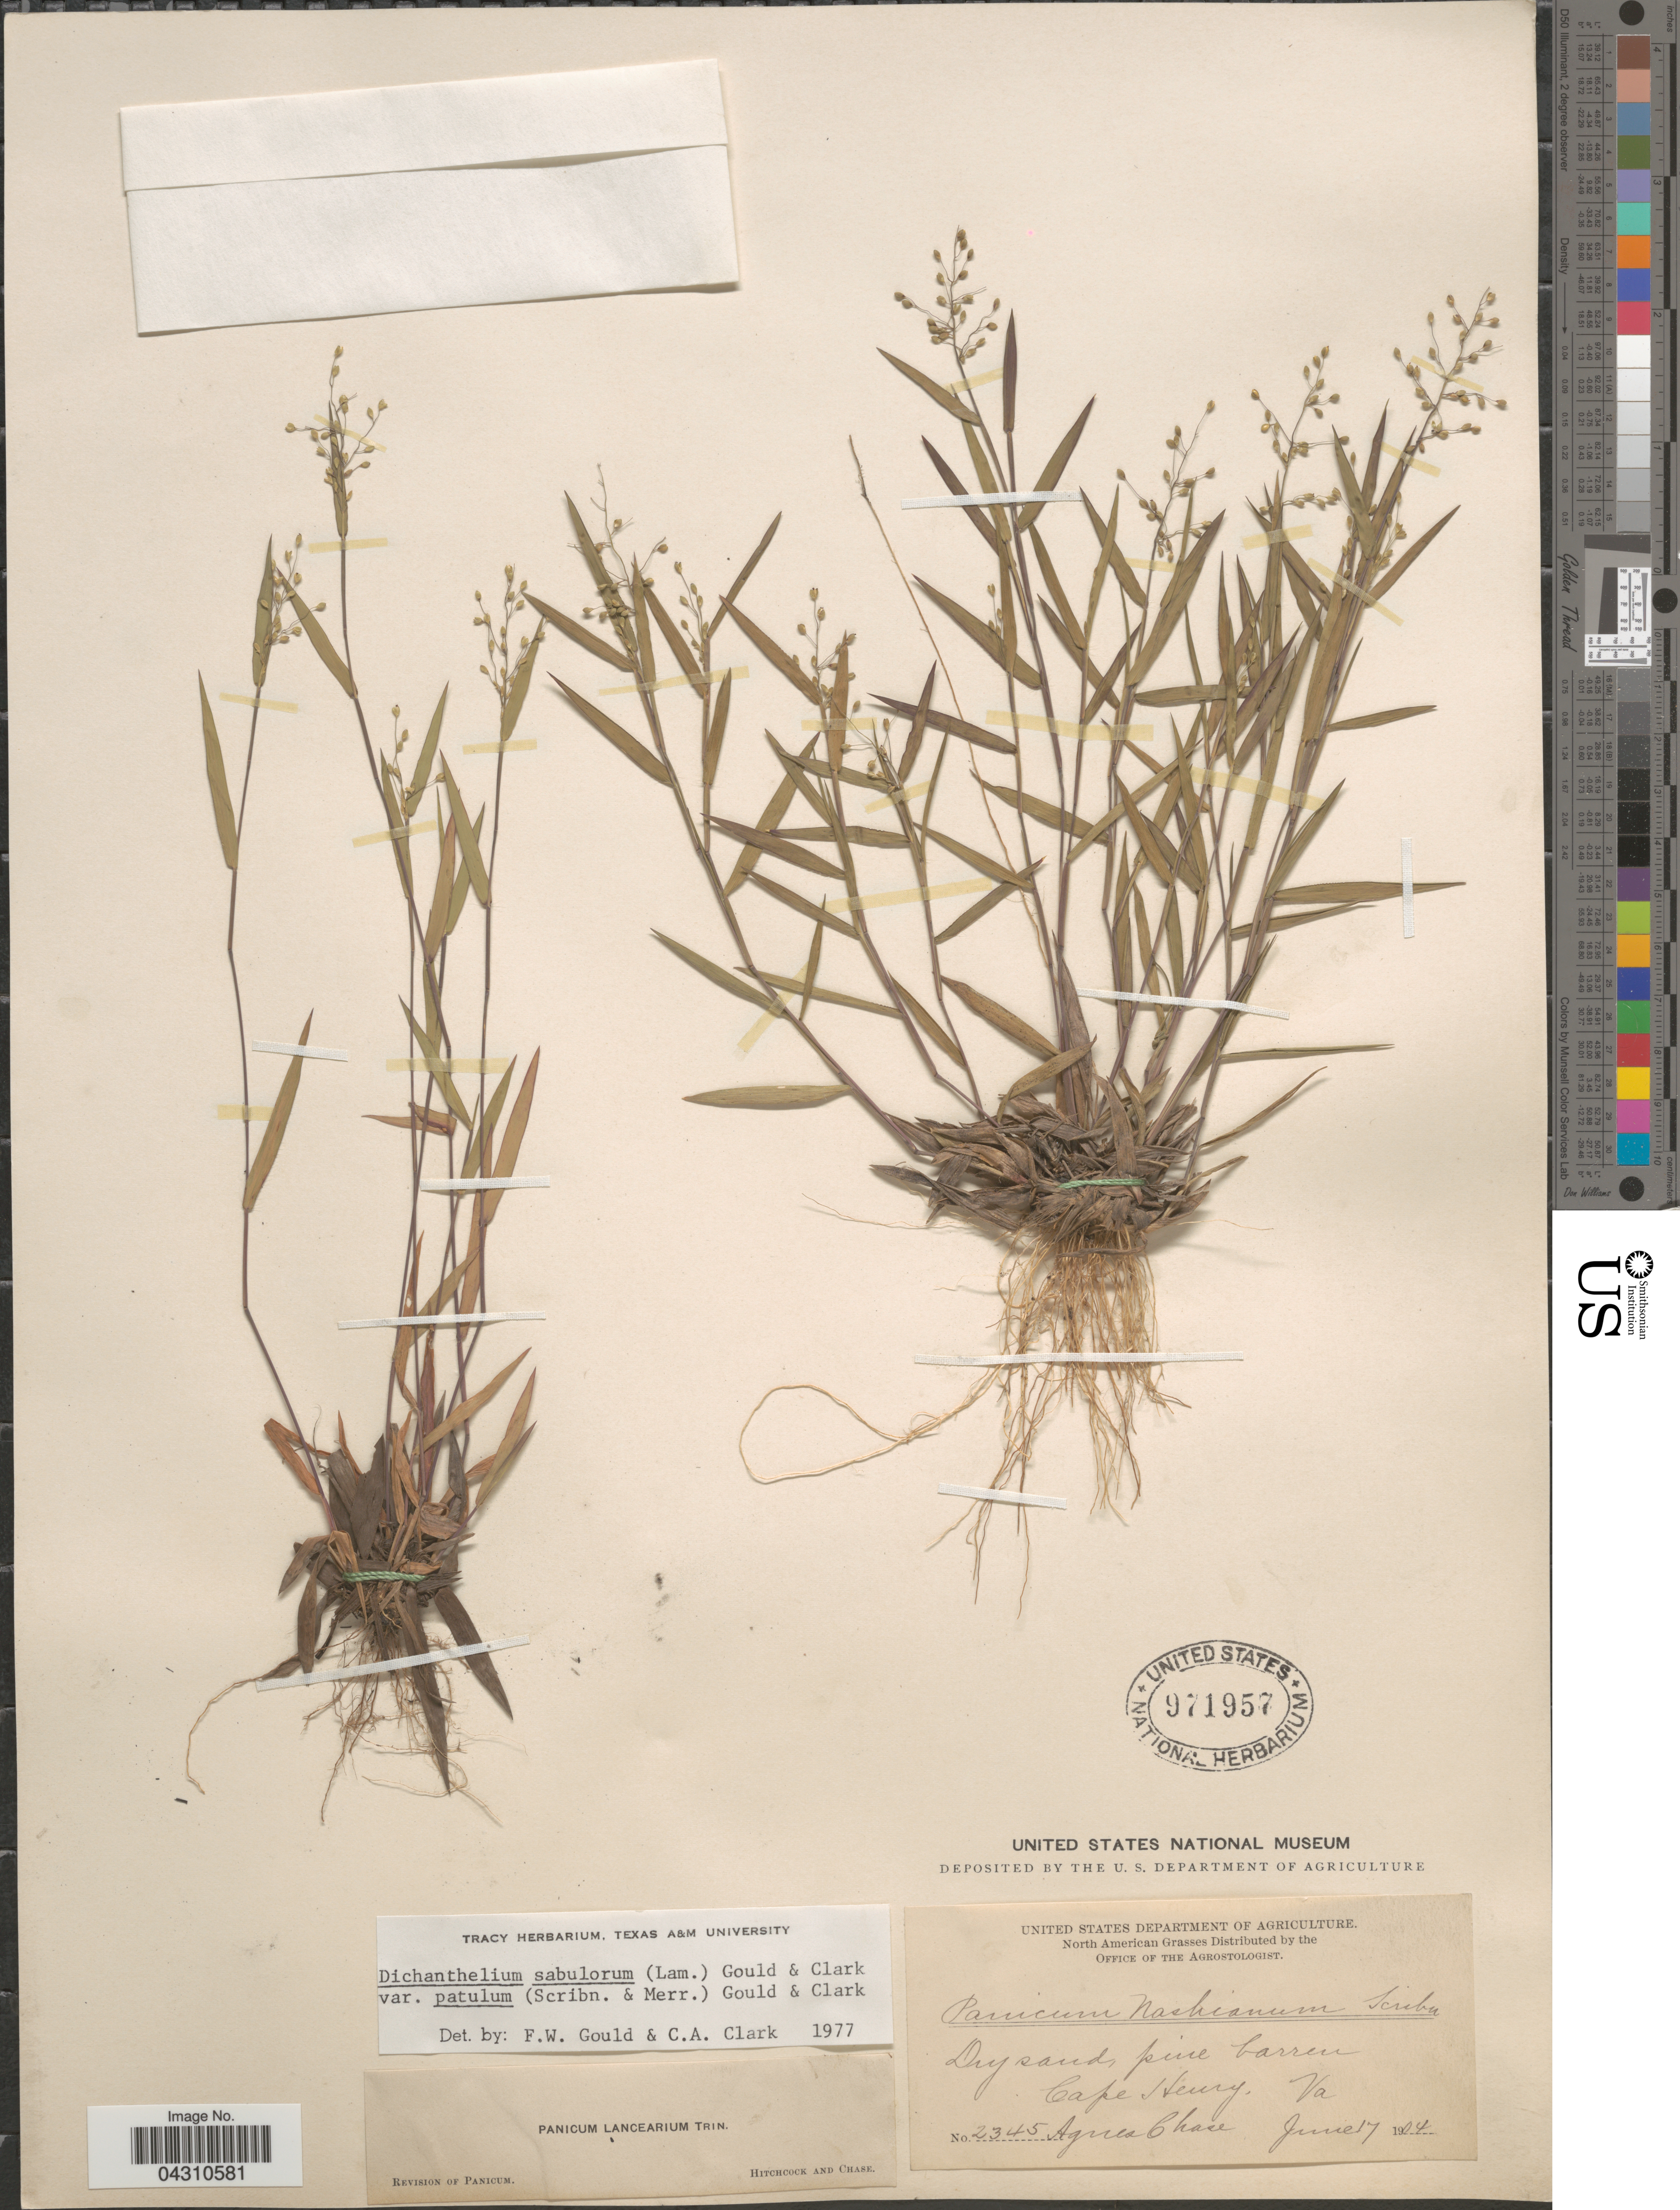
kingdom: Plantae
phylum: Tracheophyta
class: Liliopsida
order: Poales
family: Poaceae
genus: Dichanthelium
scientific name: Dichanthelium portoricense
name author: (Desv. ex Ham.) B.F. Hansen & Wunderlin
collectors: A. Chase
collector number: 2345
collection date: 1904-06-17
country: United States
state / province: Virginia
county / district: City of Virginia Beach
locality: Dry sand, pine barren. Cape Henry.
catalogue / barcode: US 971957